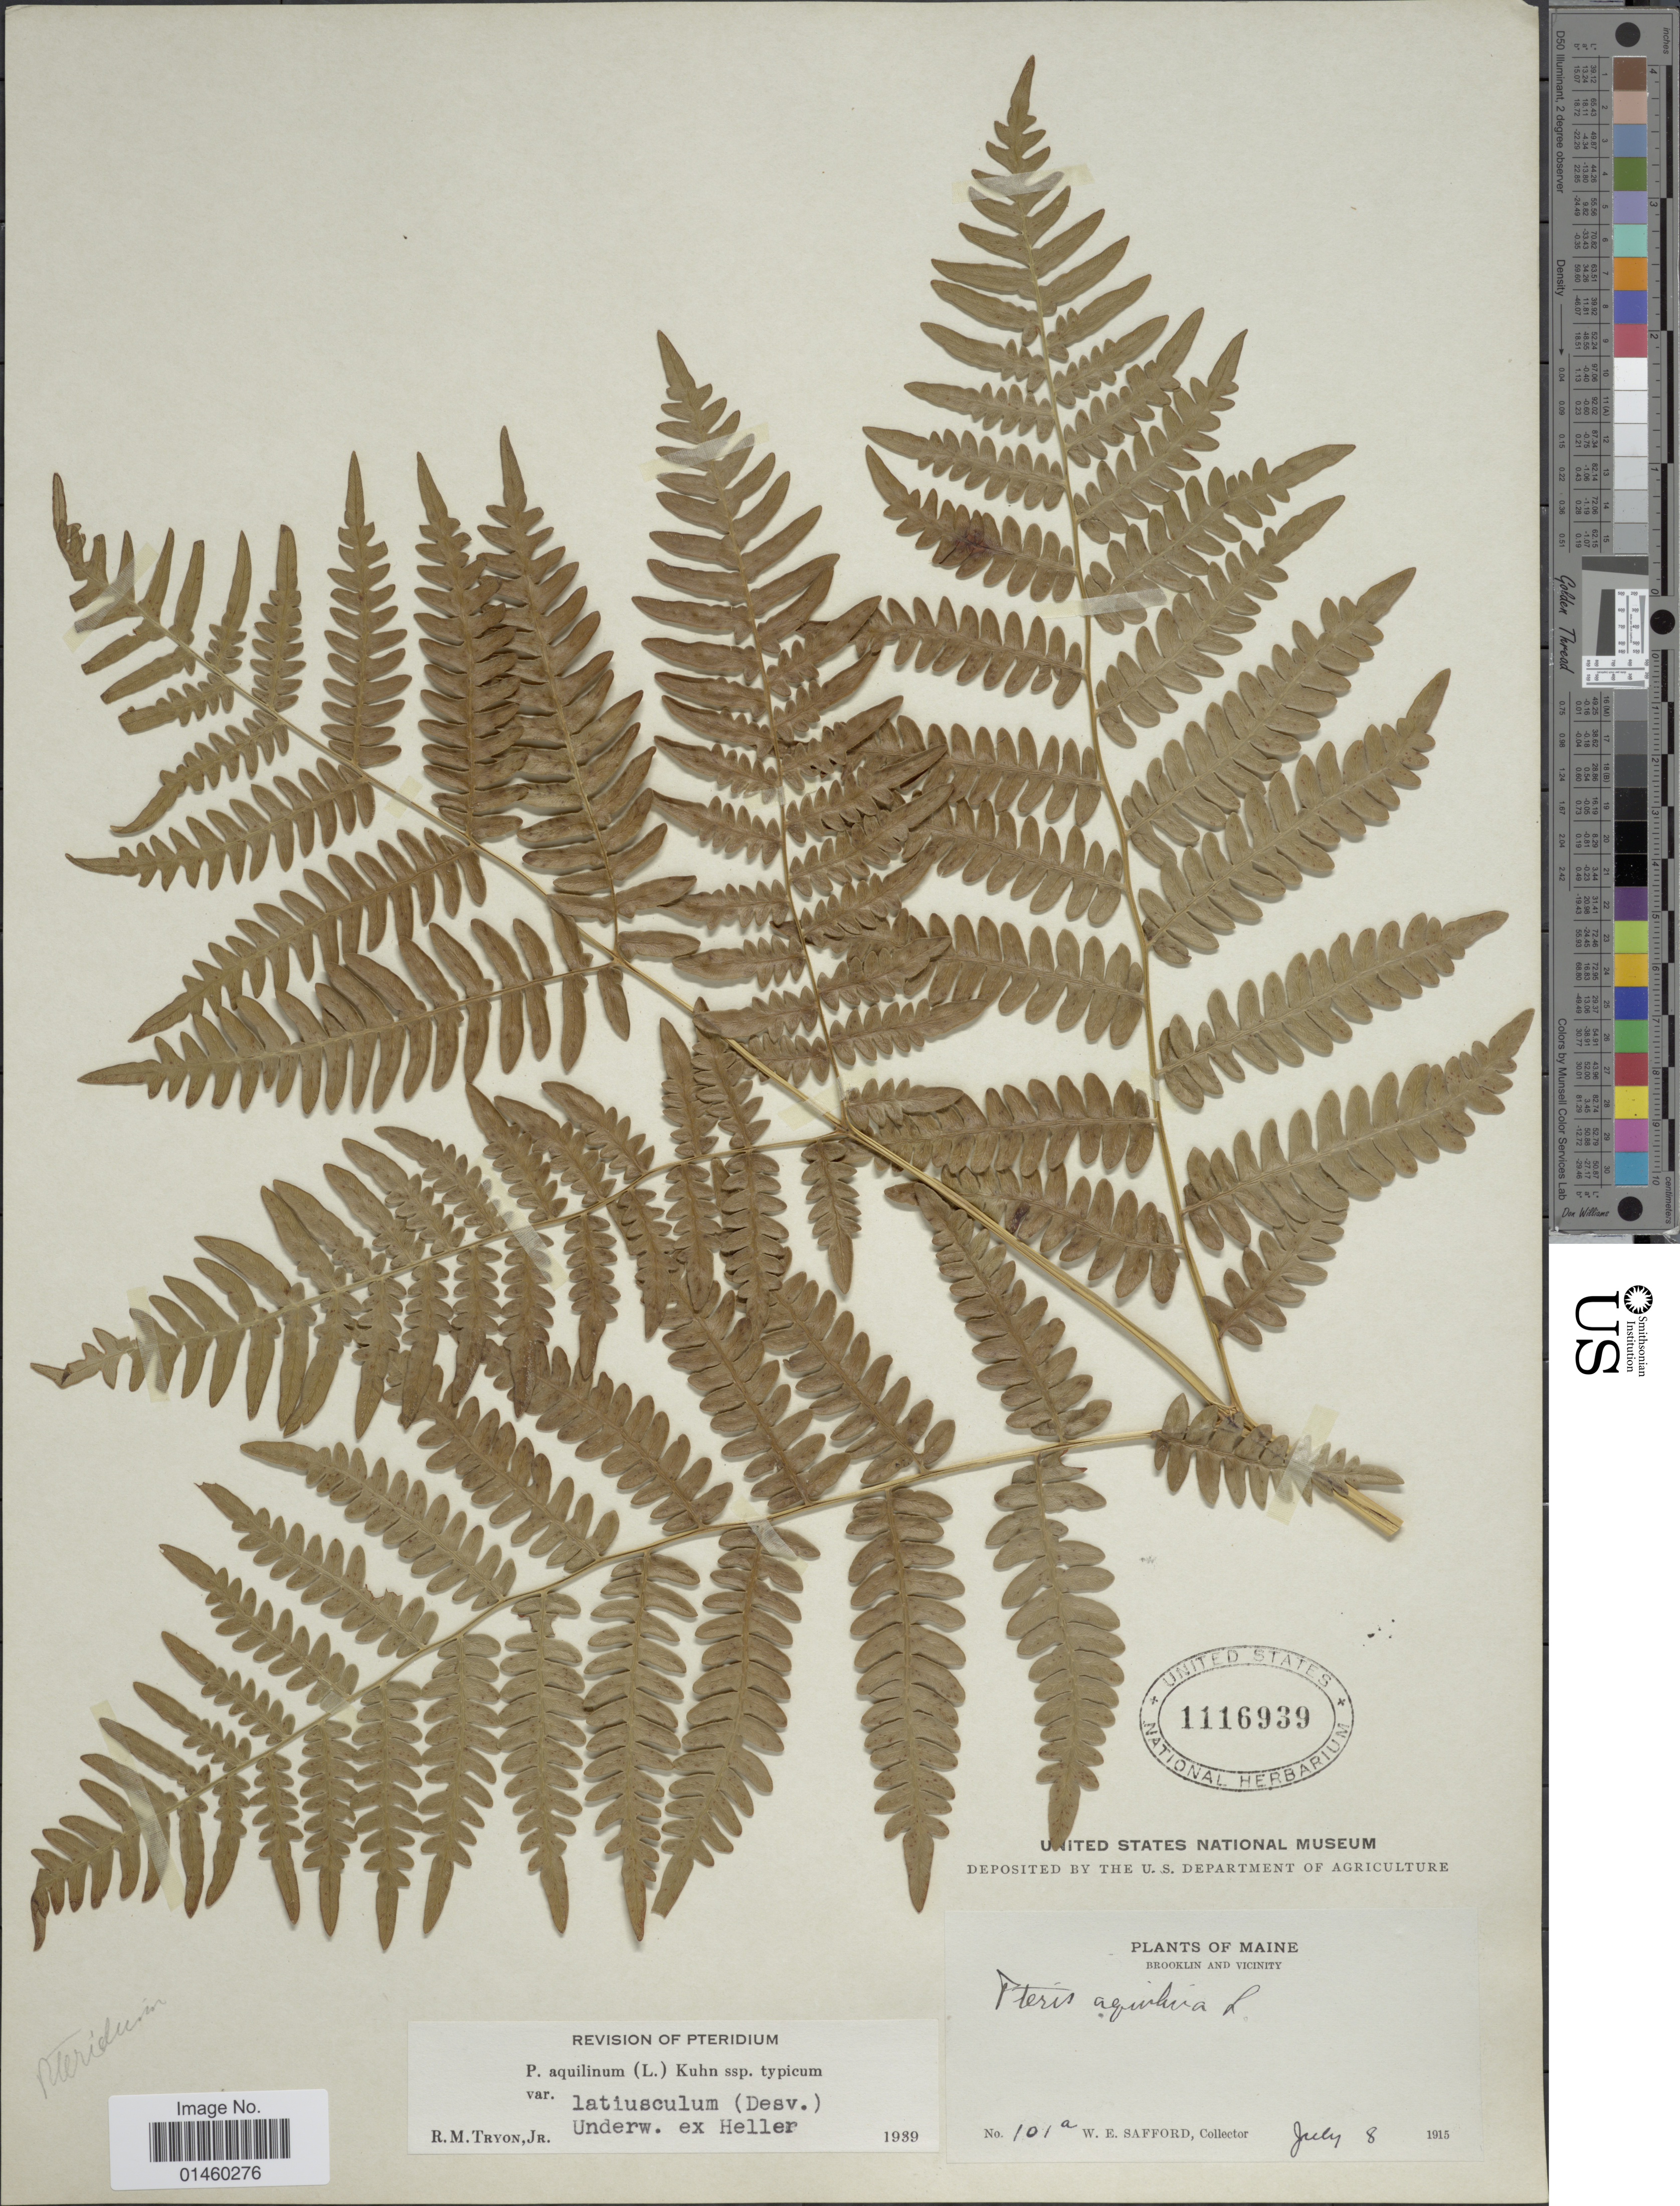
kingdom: Plantae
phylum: Tracheophyta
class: Polypodiopsida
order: Polypodiales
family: Dennstaedtiaceae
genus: Pteridium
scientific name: Pteridium aquilinum var. latiusculum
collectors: W. E. Safford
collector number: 101a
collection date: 1915-07-08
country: United States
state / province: Maine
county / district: Hancock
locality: Brooklyn and vicinity.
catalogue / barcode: US 1116939